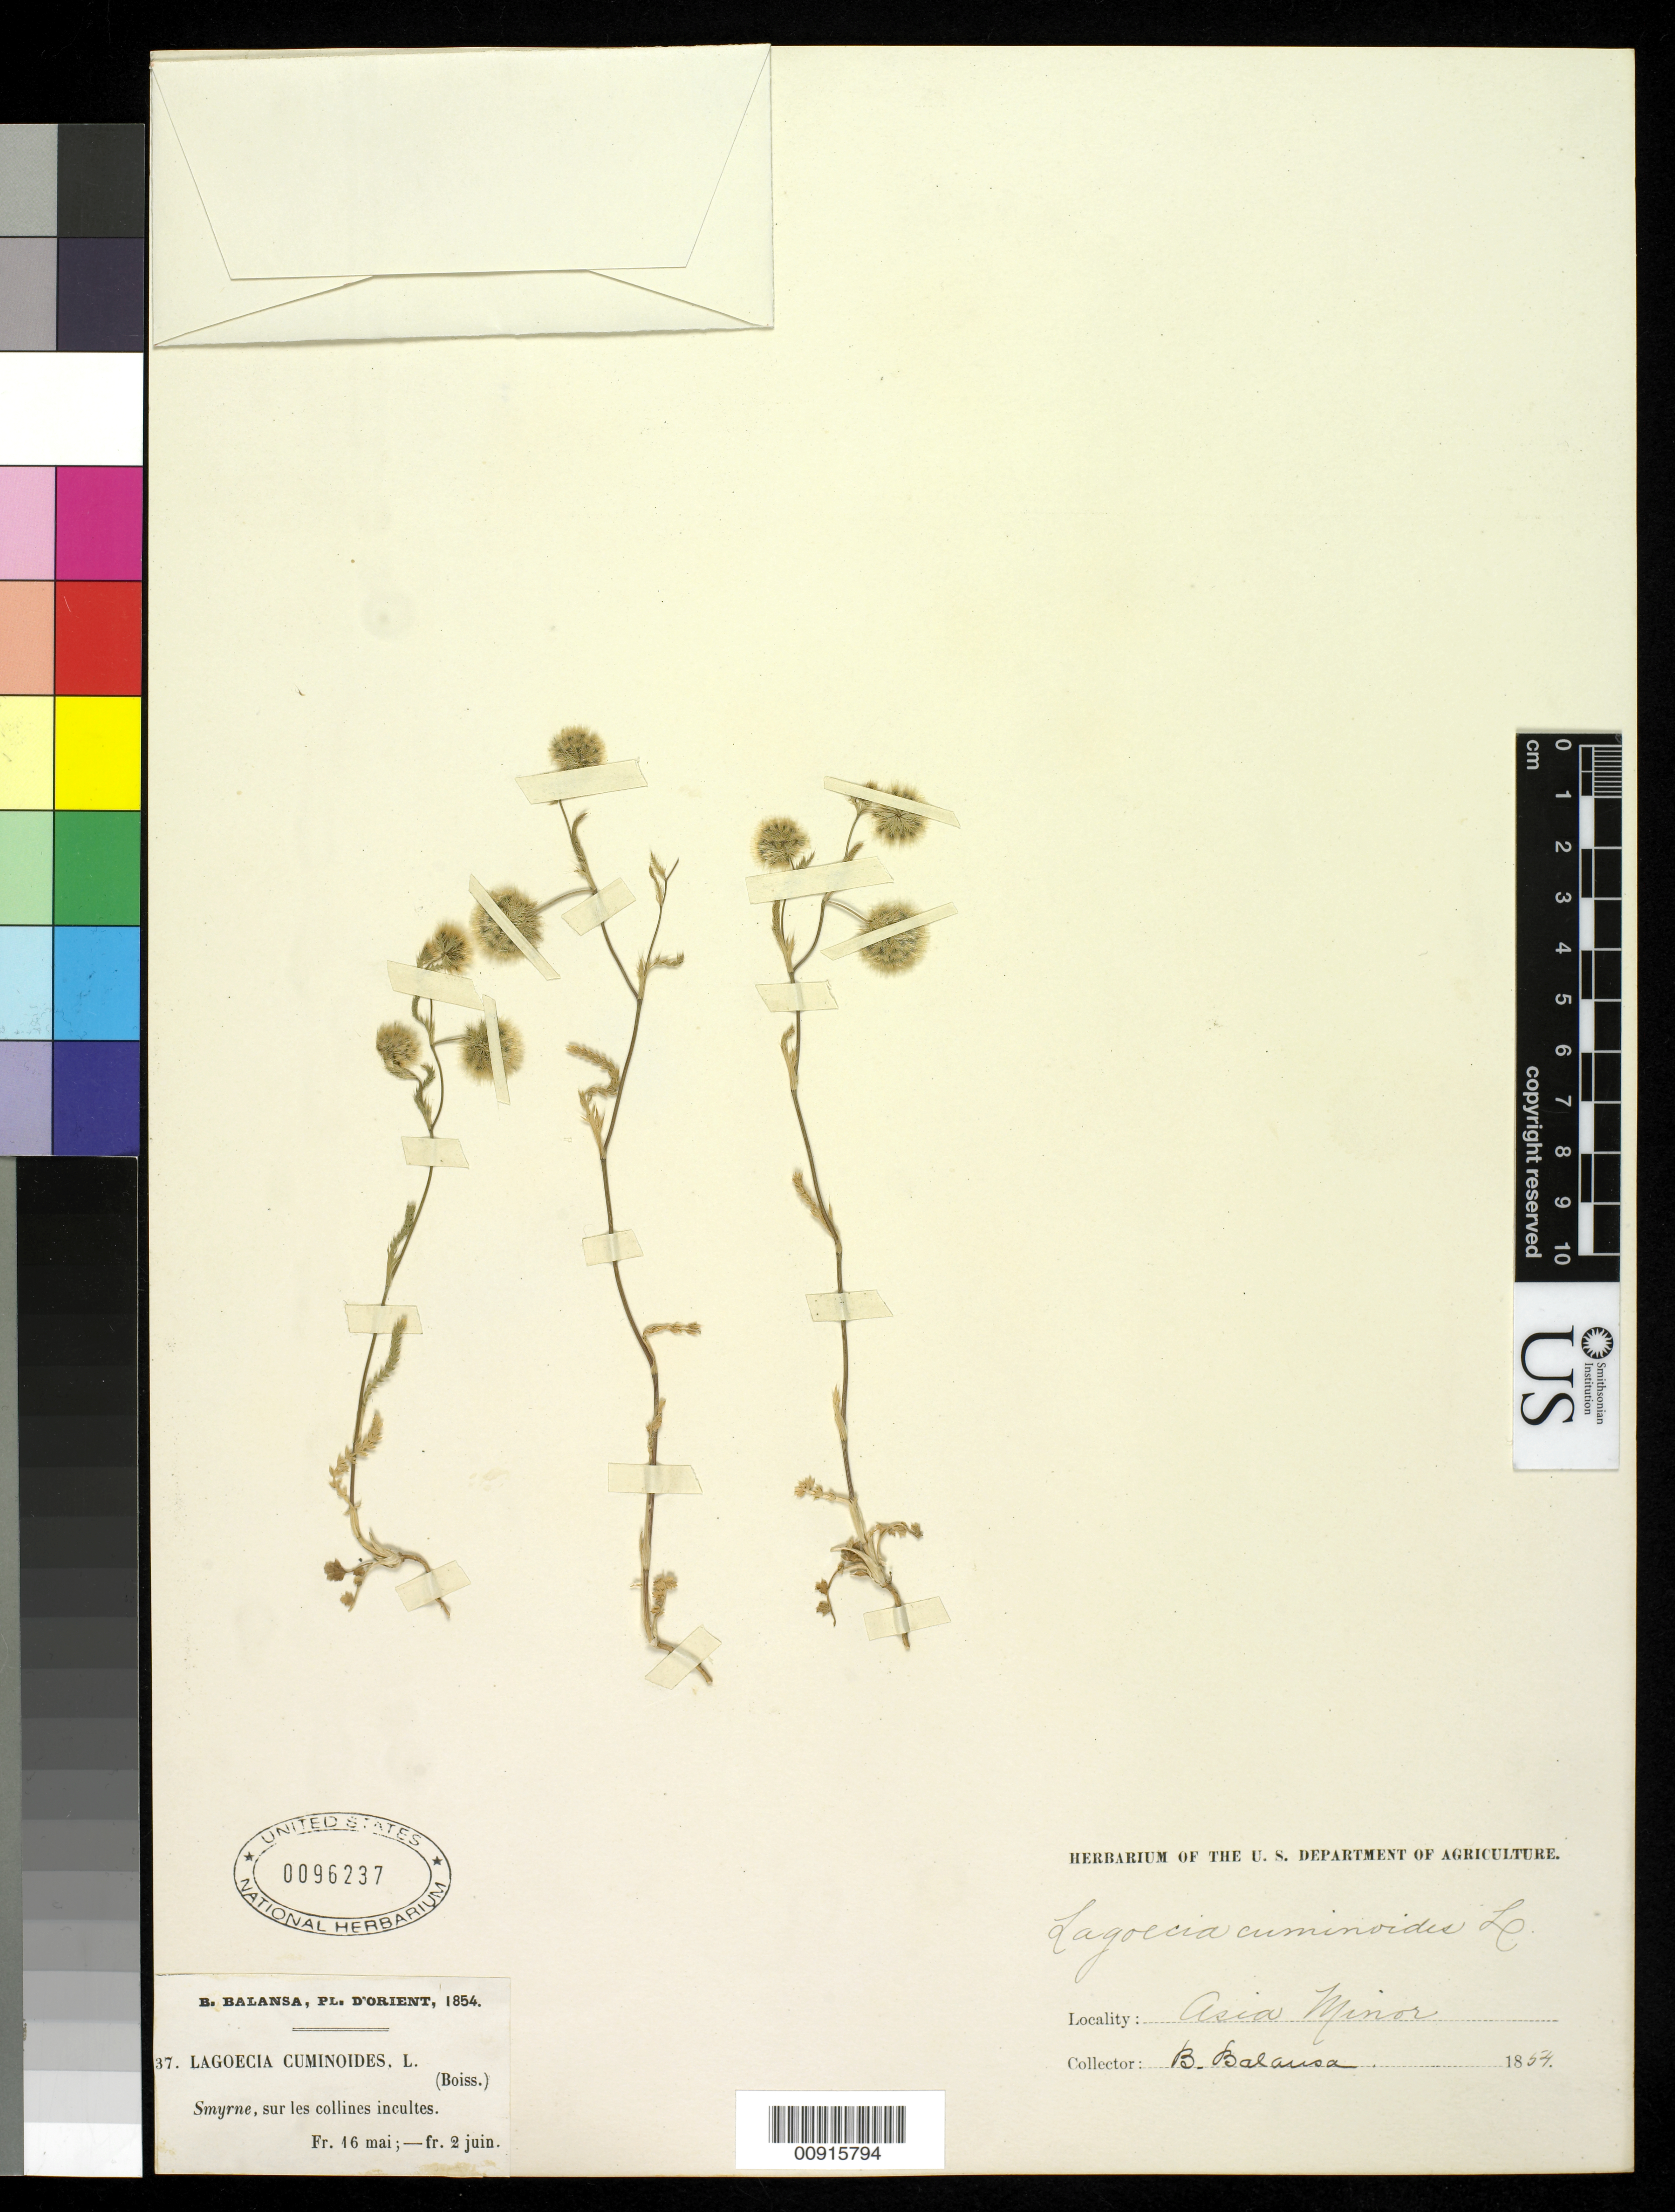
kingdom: Plantae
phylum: Tracheophyta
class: Magnoliopsida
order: Apiales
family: Apiaceae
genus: Lagoecia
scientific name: Lagoecia cuminoides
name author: L.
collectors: B. Balansa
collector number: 37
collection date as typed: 16 May 1854 to 02 Jun 1854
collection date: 1854-05-16/1854-06-02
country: Turkey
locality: Asia Minor; Smyrne, sur les collines incultes.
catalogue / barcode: US 96237